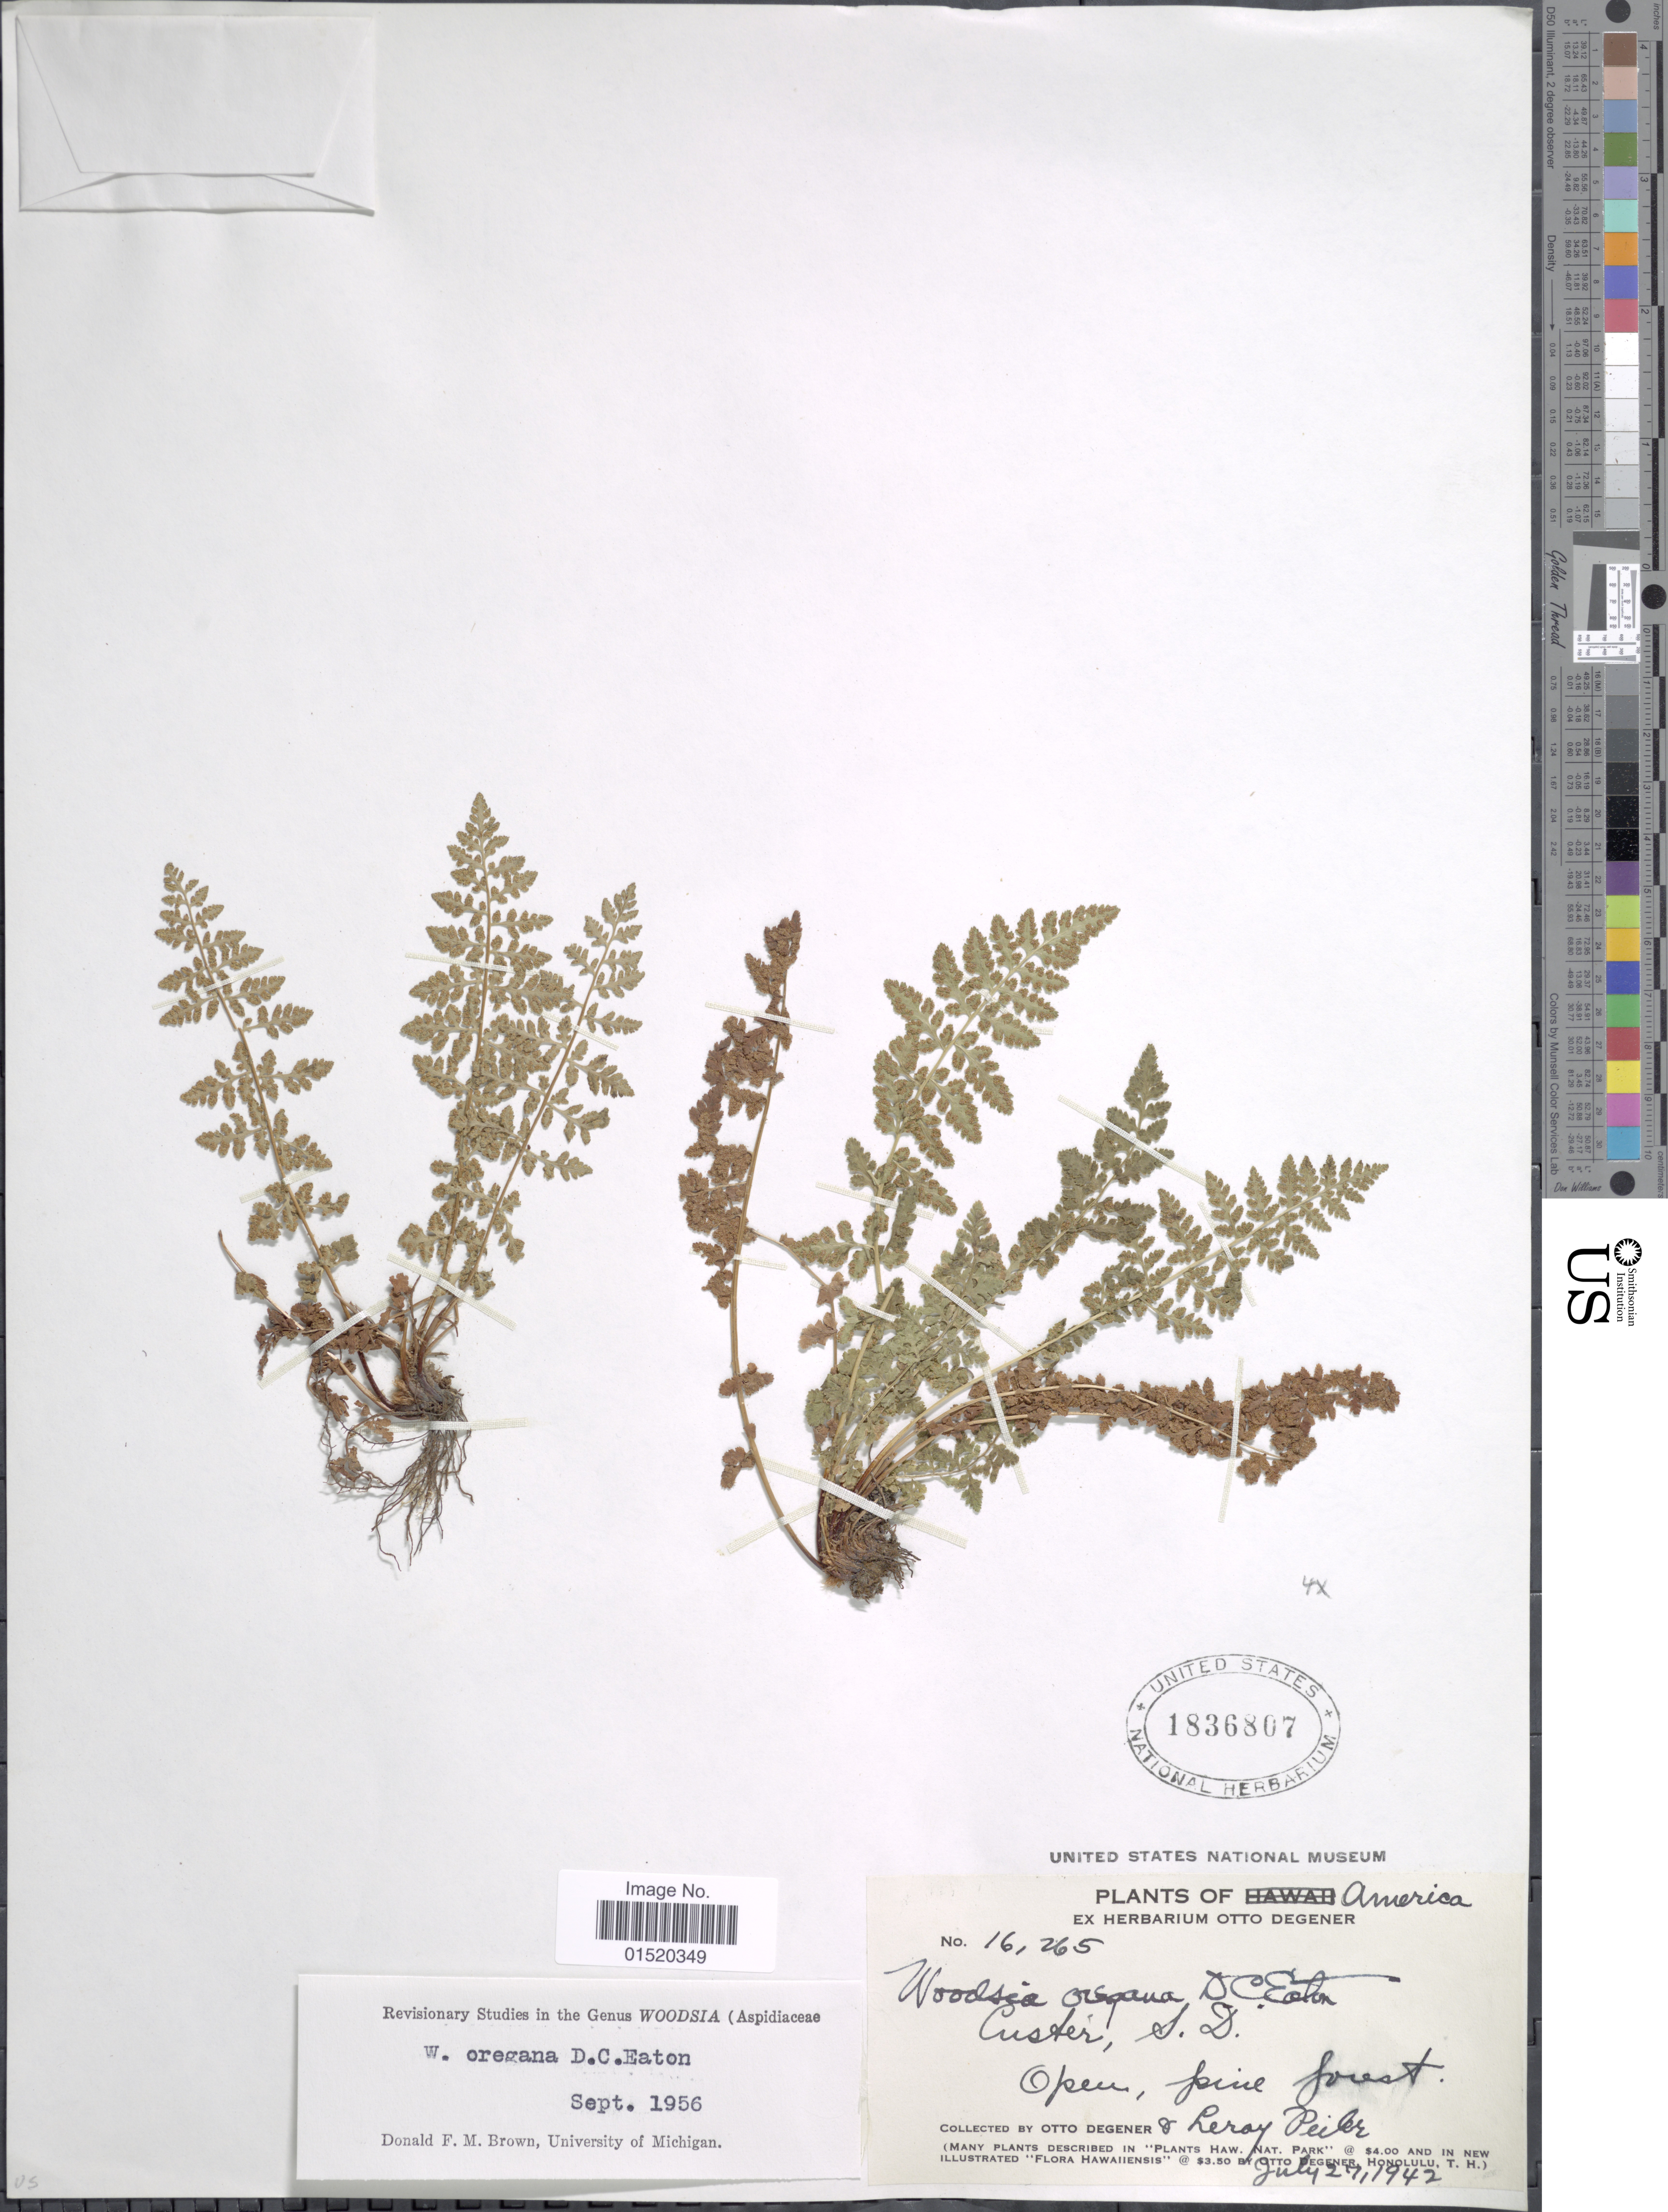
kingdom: Plantae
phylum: Tracheophyta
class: Polypodiopsida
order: Polypodiales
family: Woodsiaceae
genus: Woodsia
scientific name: Woodsia oregana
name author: D.C. Eaton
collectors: O. Degener & L. Peiler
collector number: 16265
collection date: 1942-07-27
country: United States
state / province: South Dakota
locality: America, Custer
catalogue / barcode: US 1836807